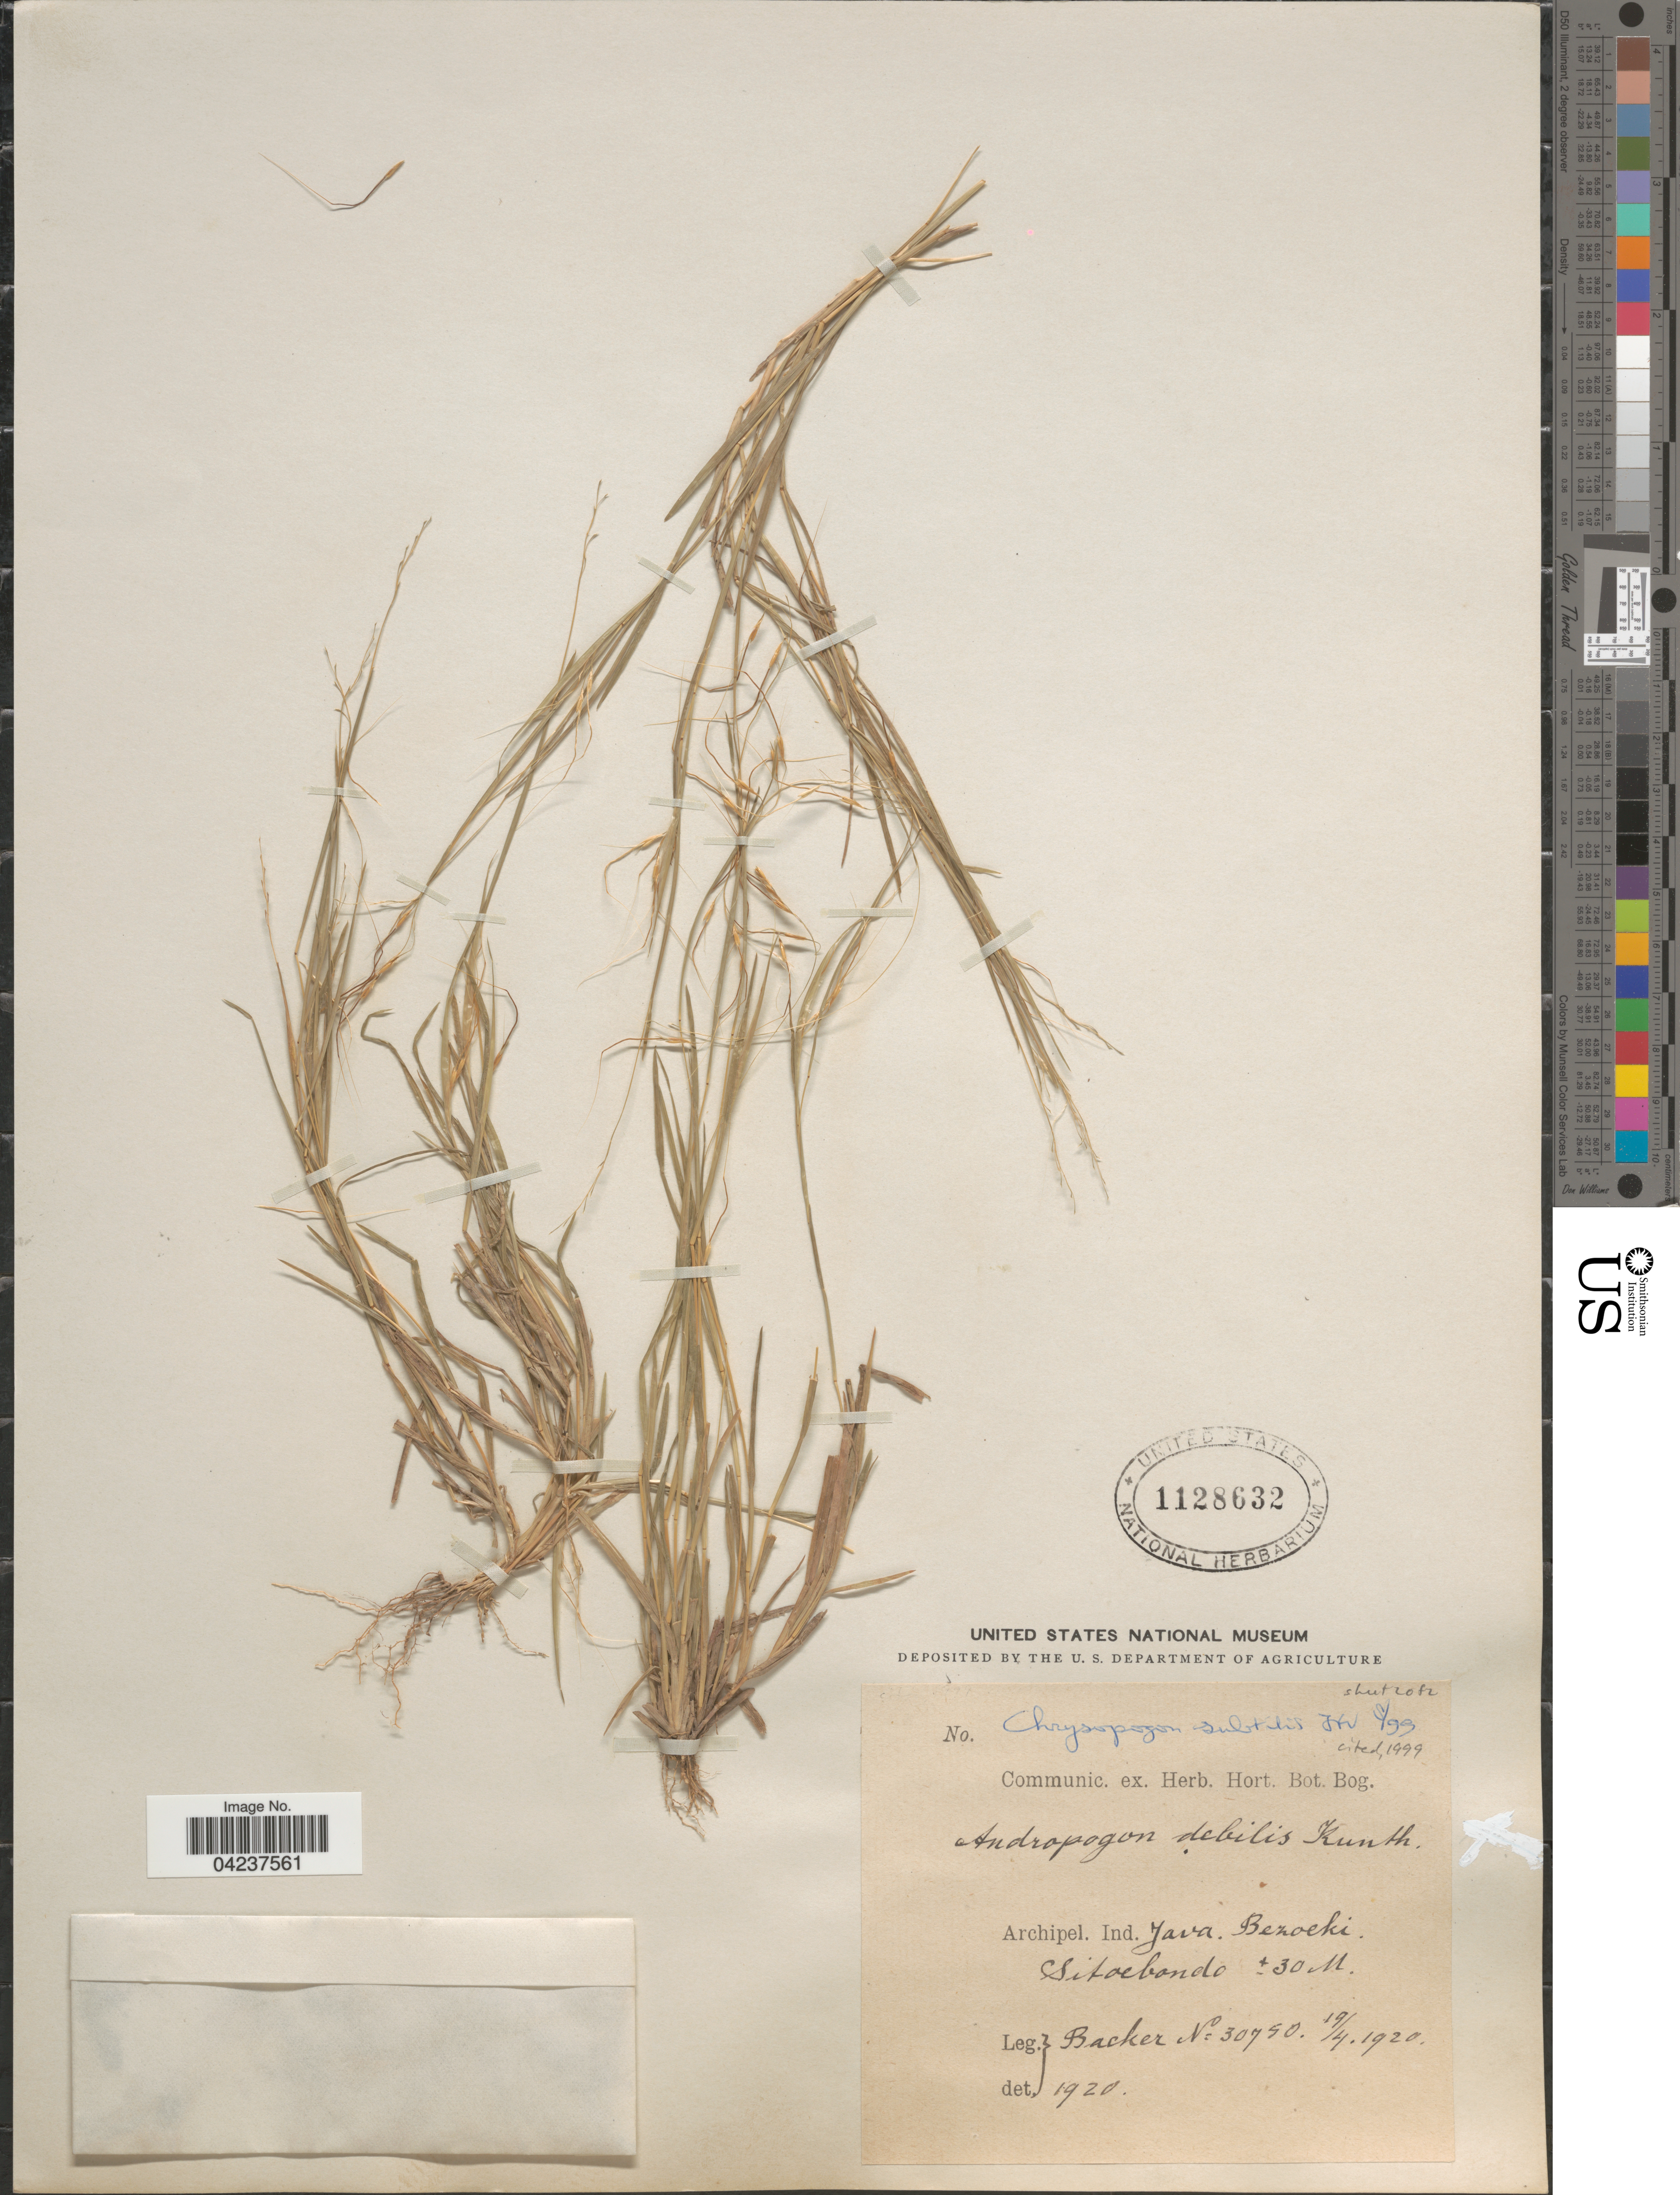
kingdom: Plantae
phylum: Tracheophyta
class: Liliopsida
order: Poales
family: Poaceae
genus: Chrysopogon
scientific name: Chrysopogon subtilis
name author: (Steud.) Miq.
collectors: Backer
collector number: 30750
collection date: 1920-04-19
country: Indonesia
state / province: Java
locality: Archipel. Ind. Java. Bezoeki. Sitoebondo.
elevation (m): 30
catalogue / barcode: US 1128632